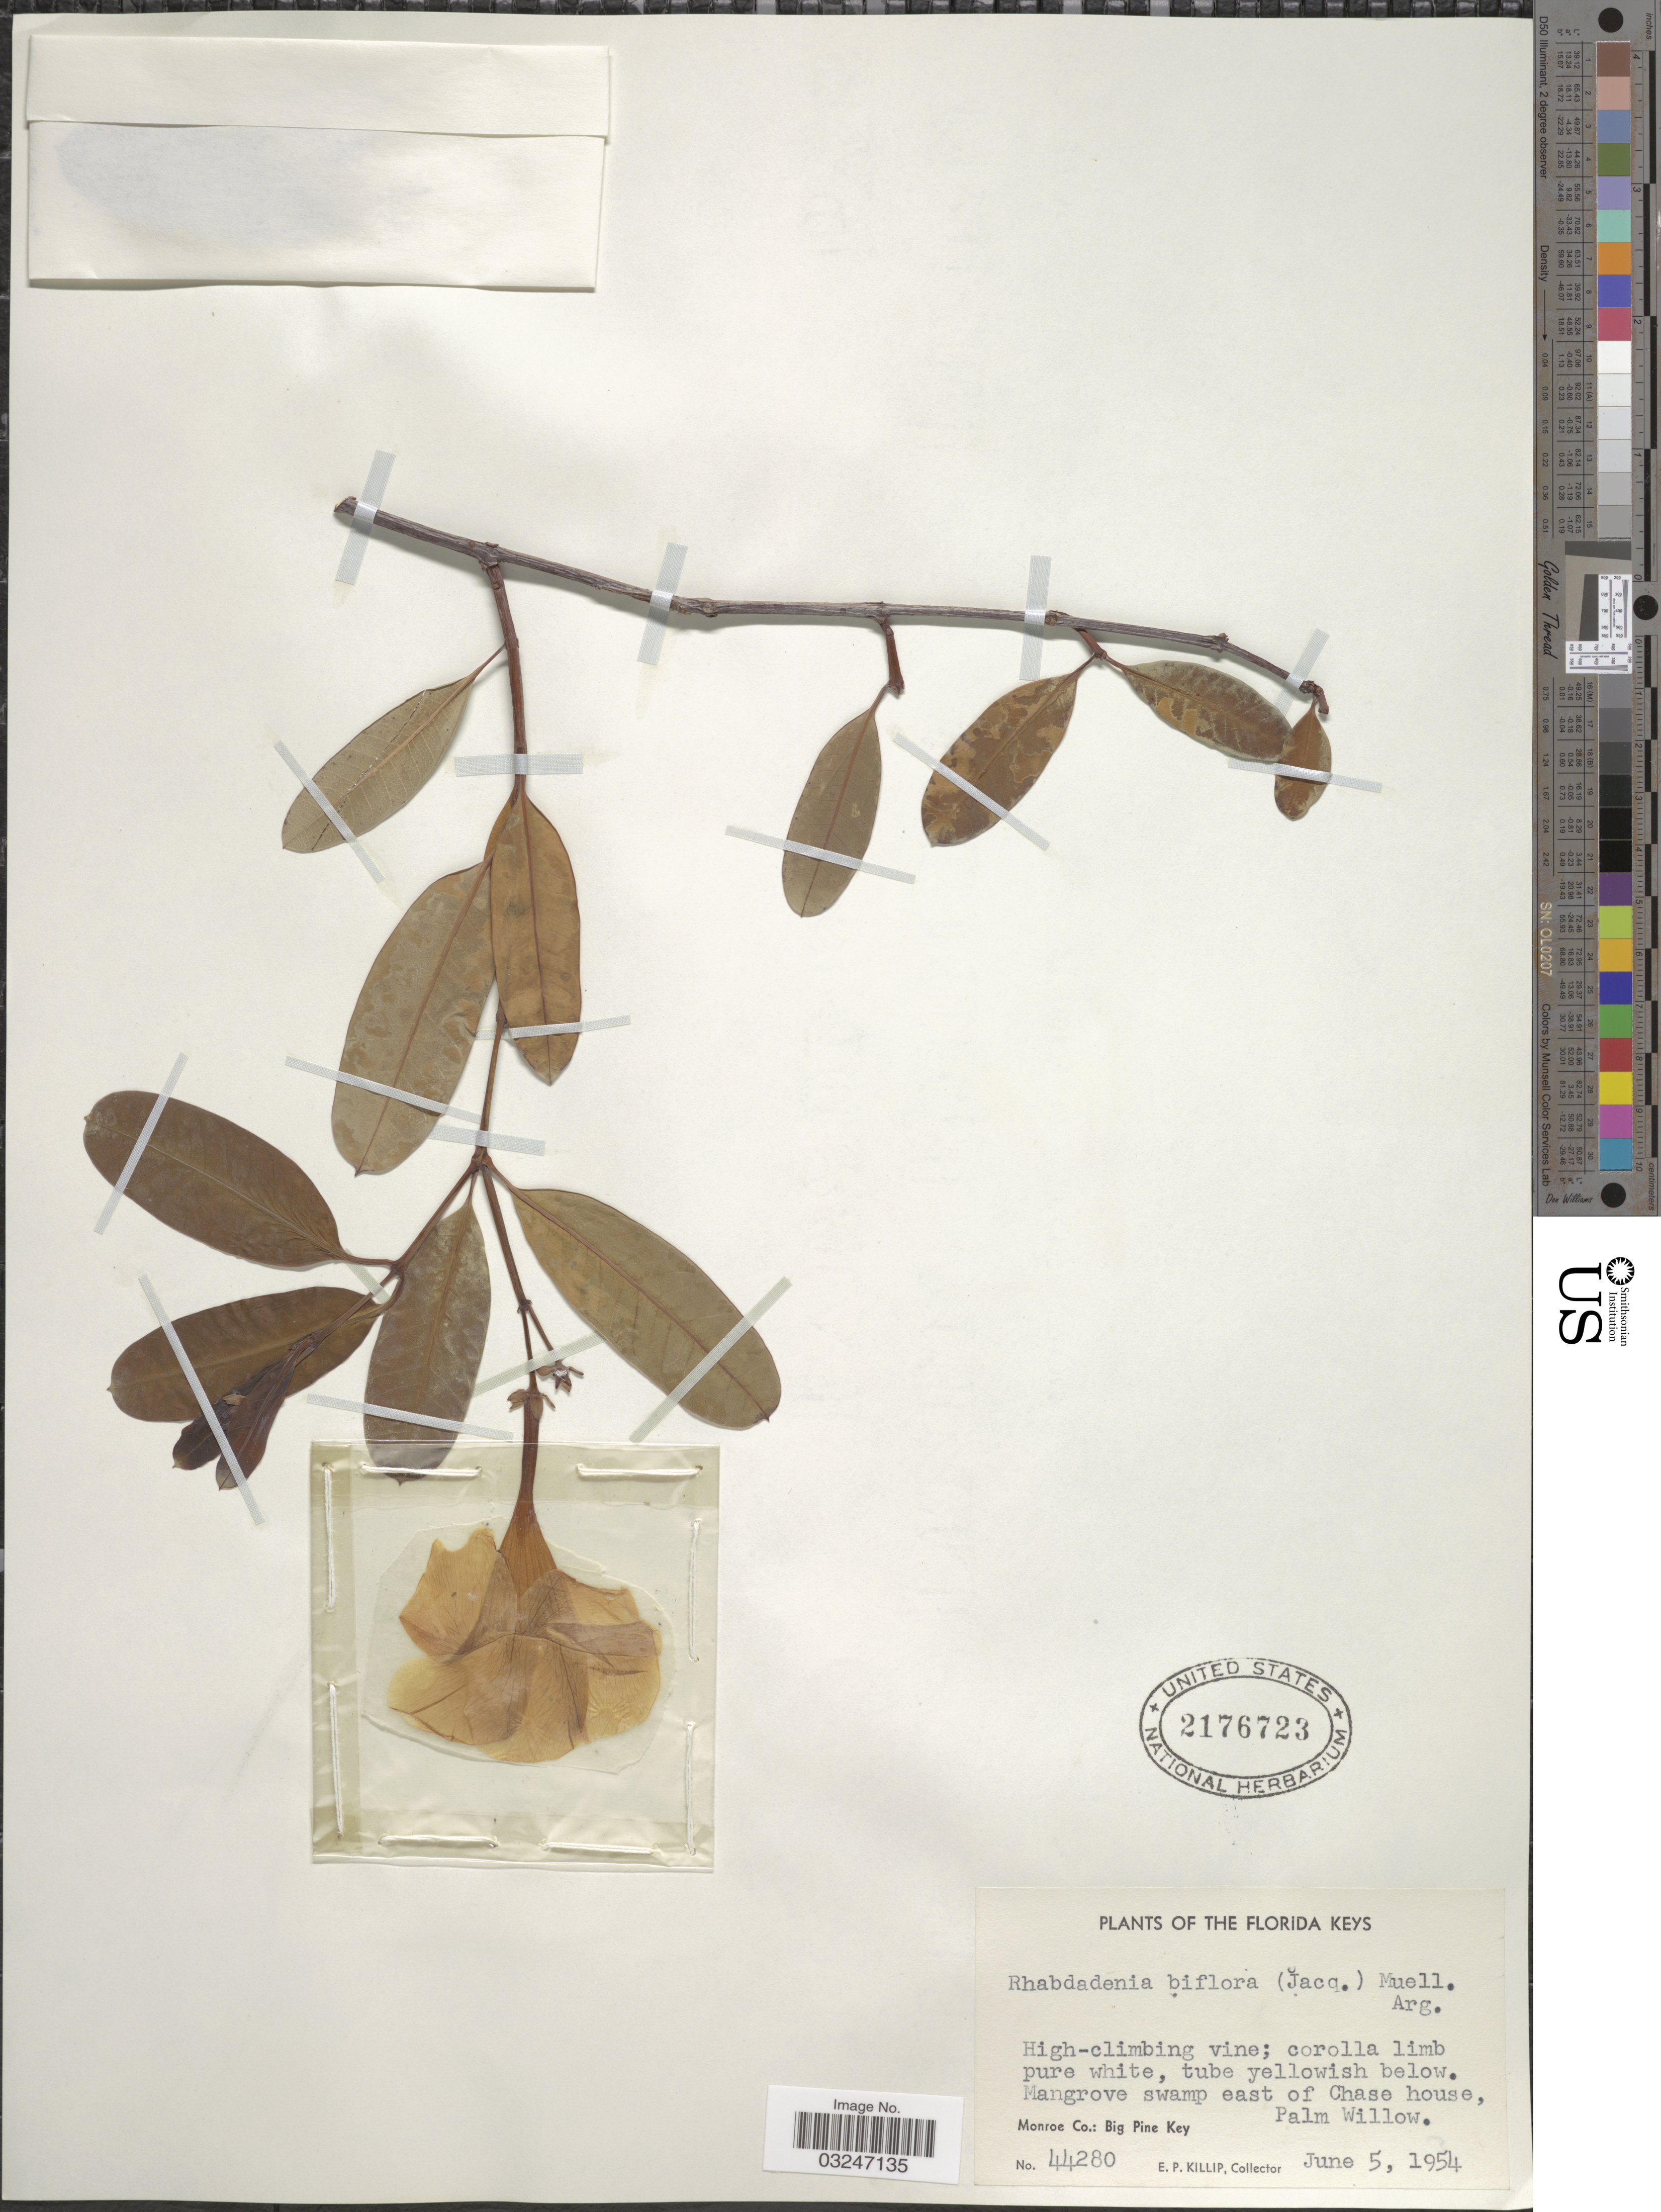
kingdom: Plantae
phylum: Tracheophyta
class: Magnoliopsida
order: Gentianales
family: Apocynaceae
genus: Rhabdadenia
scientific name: Rhabdadenia biflora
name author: (Jacq.) Müll. Arg.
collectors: E. P. Killip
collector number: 44280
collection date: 1954-06-05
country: United States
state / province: Florida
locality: Florida Keys. Mangrove swamp east of Chase house, Palm Willow. Monroe Co.: Big Pine Key.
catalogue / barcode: US 2176723